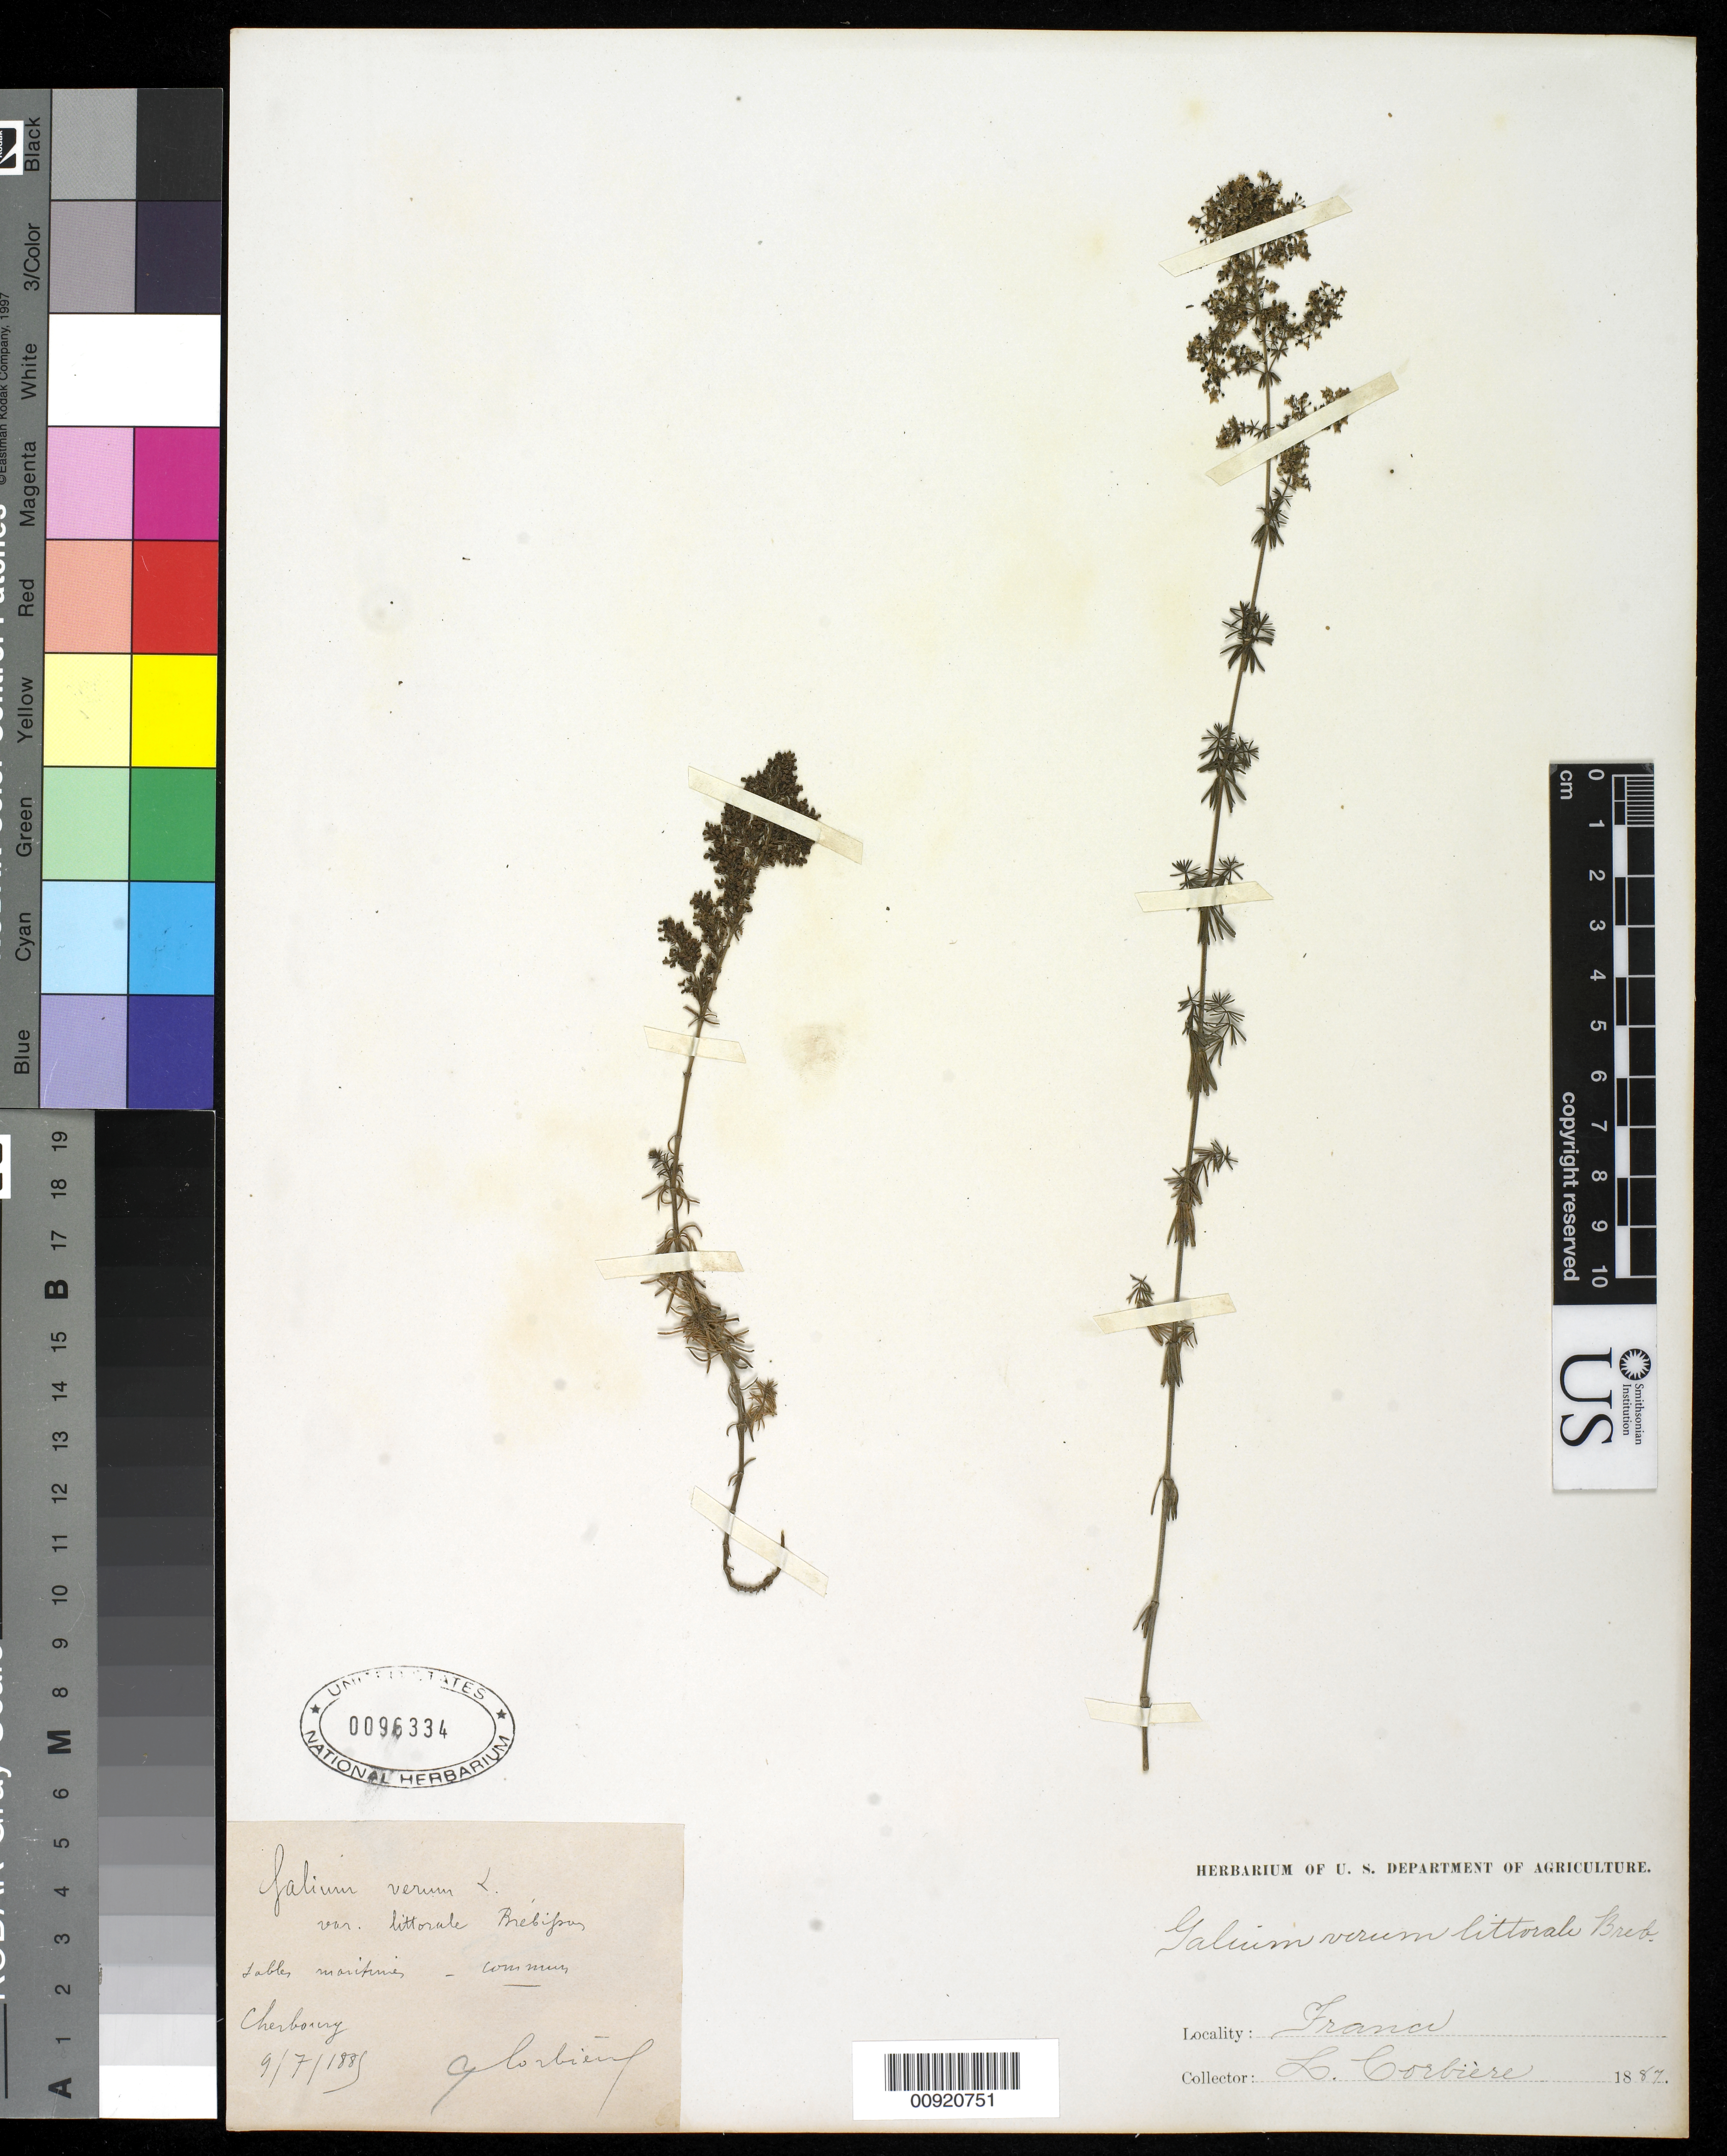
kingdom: Plantae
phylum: Tracheophyta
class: Magnoliopsida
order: Gentianales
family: Rubiaceae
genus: Galium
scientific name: Galium verum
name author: L.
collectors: L. Corbière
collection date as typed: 09 Jul 1885 or 07 Sep 1885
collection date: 1885-07-09 or 1885-09-07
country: France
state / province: Normandie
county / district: Manche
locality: Cherbourg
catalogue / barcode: US 96334